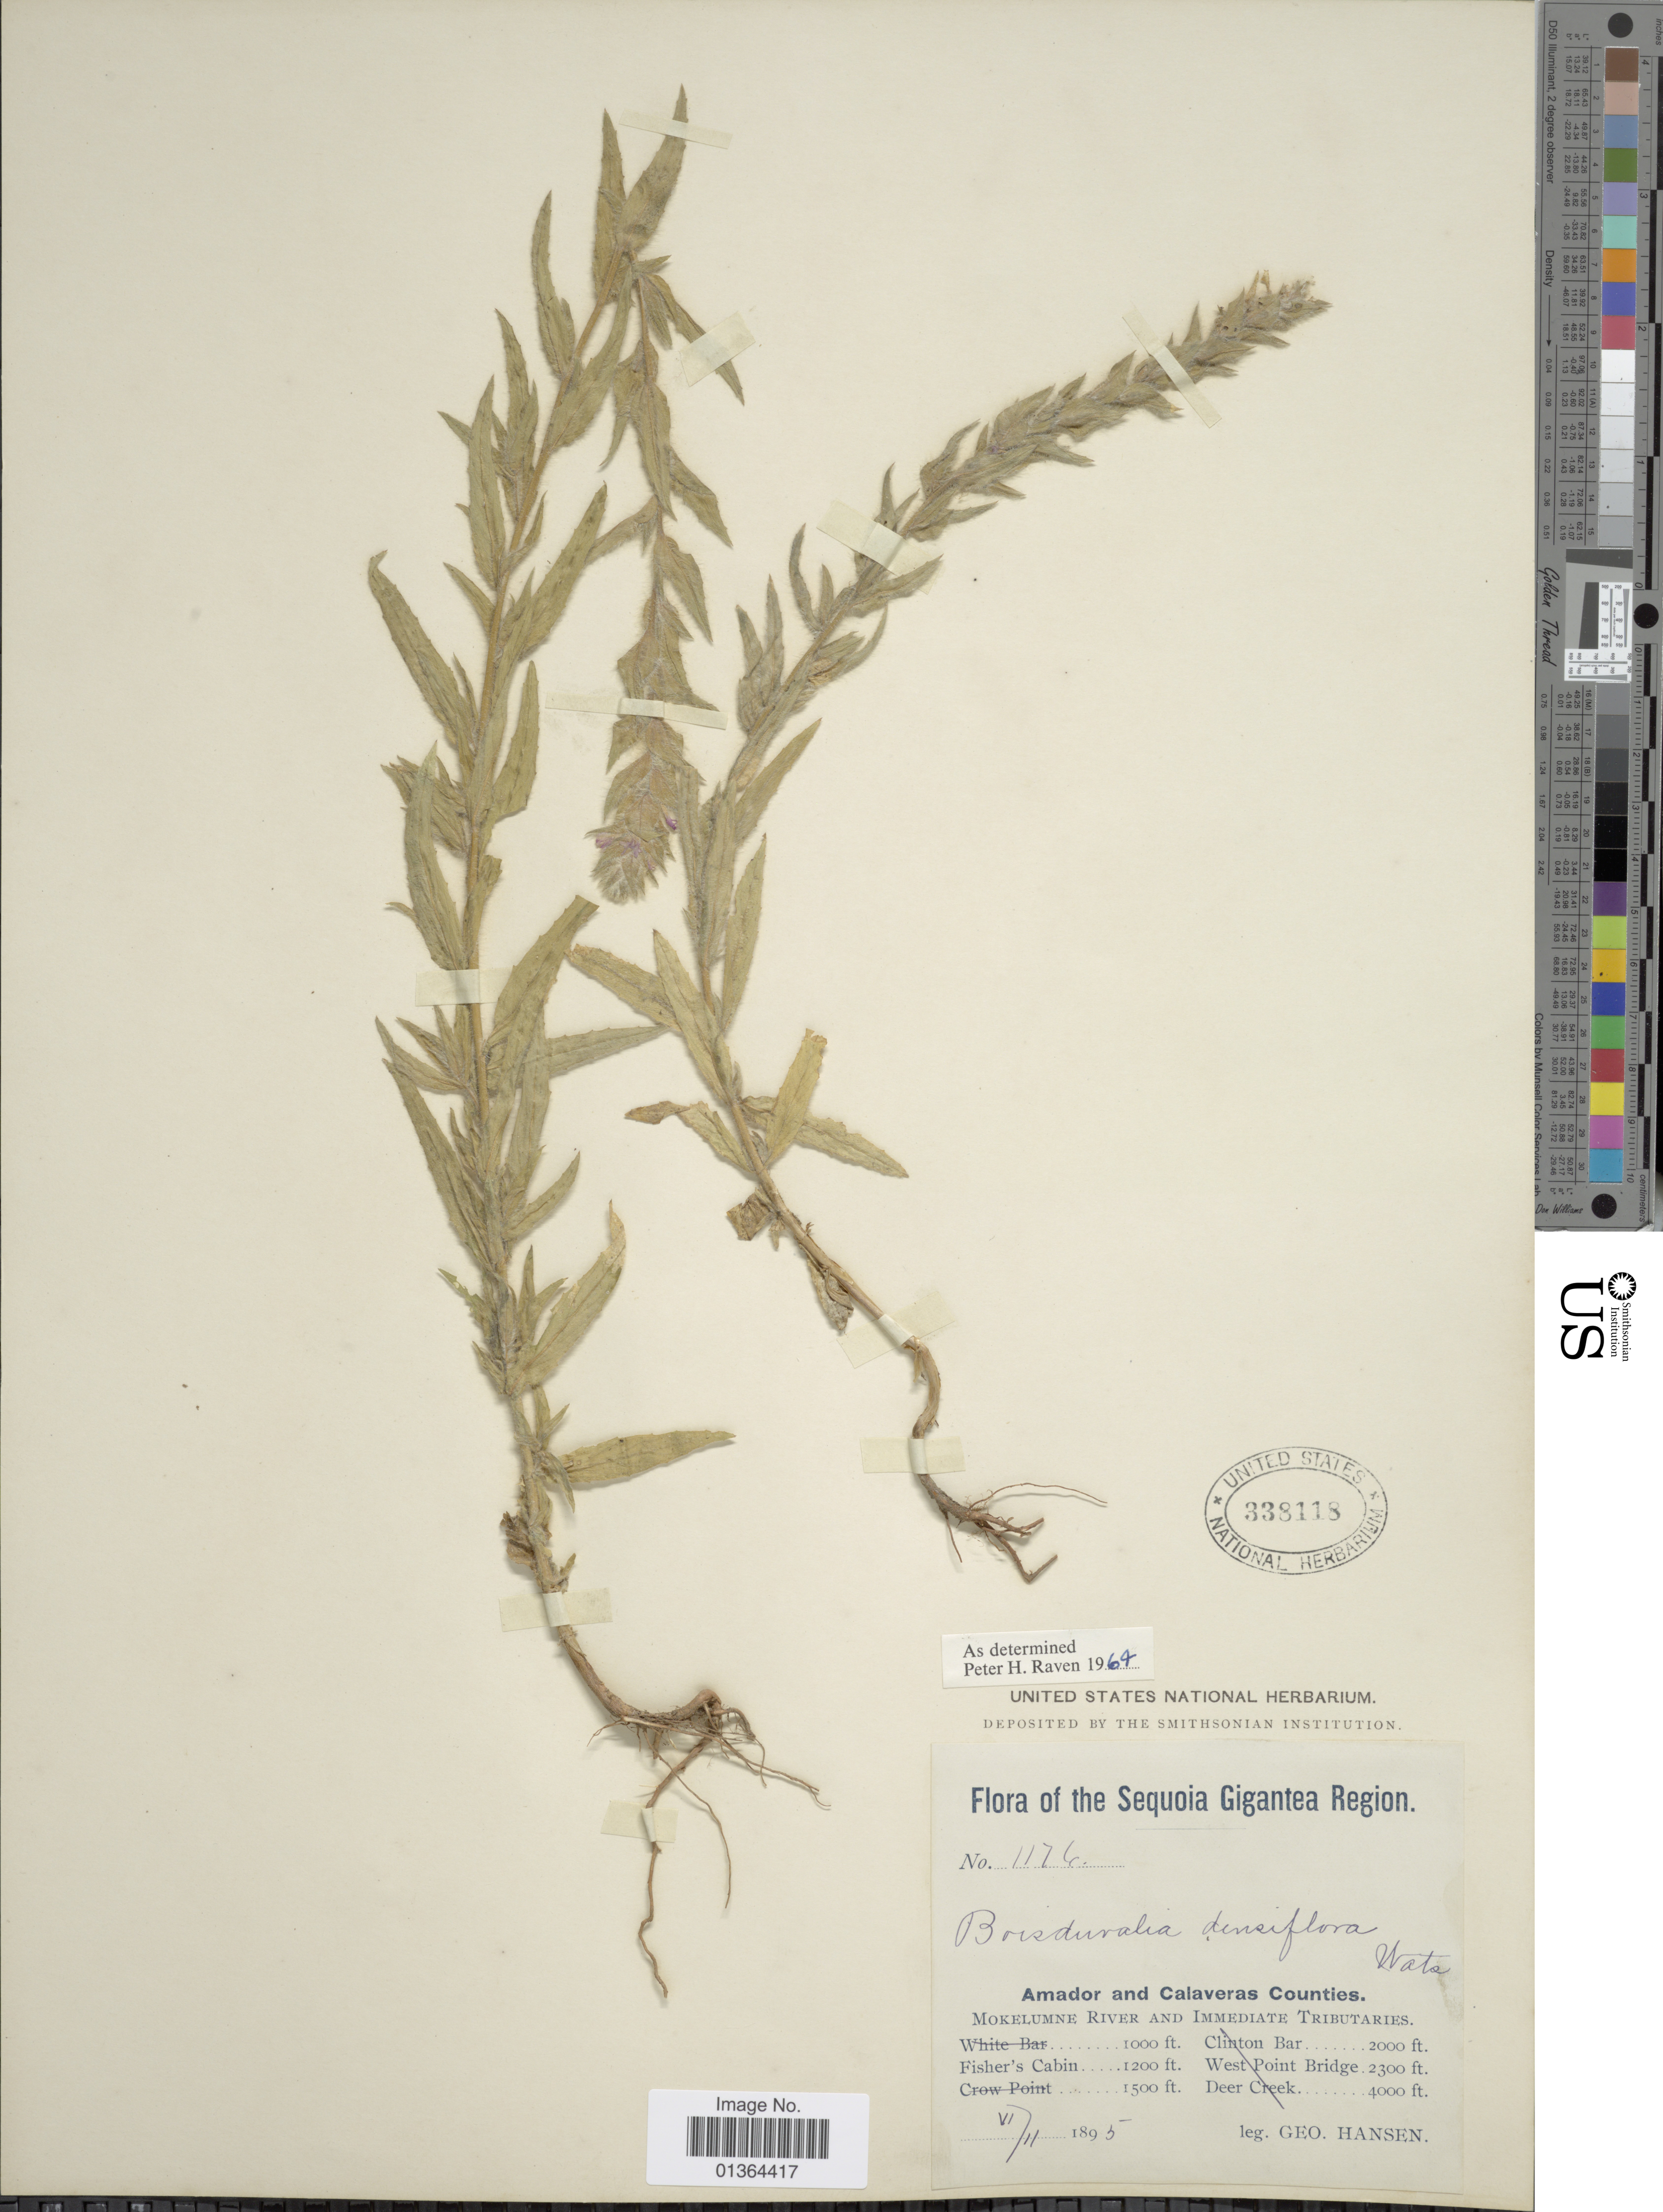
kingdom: Plantae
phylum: Tracheophyta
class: Magnoliopsida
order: Myrtales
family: Onagraceae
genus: Epilobium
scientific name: Epilobium densiflorum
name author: (Lindl.) Hoch & P.H. Raven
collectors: G. Hansen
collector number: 1176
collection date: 1895-07-11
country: United States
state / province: California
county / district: Calaveras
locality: Sequoia Gigantea Region, Amador and Calaveras Counties, Mokelumne River and Immediate Tributaries, Fisher's Cabin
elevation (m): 366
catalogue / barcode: US 338118